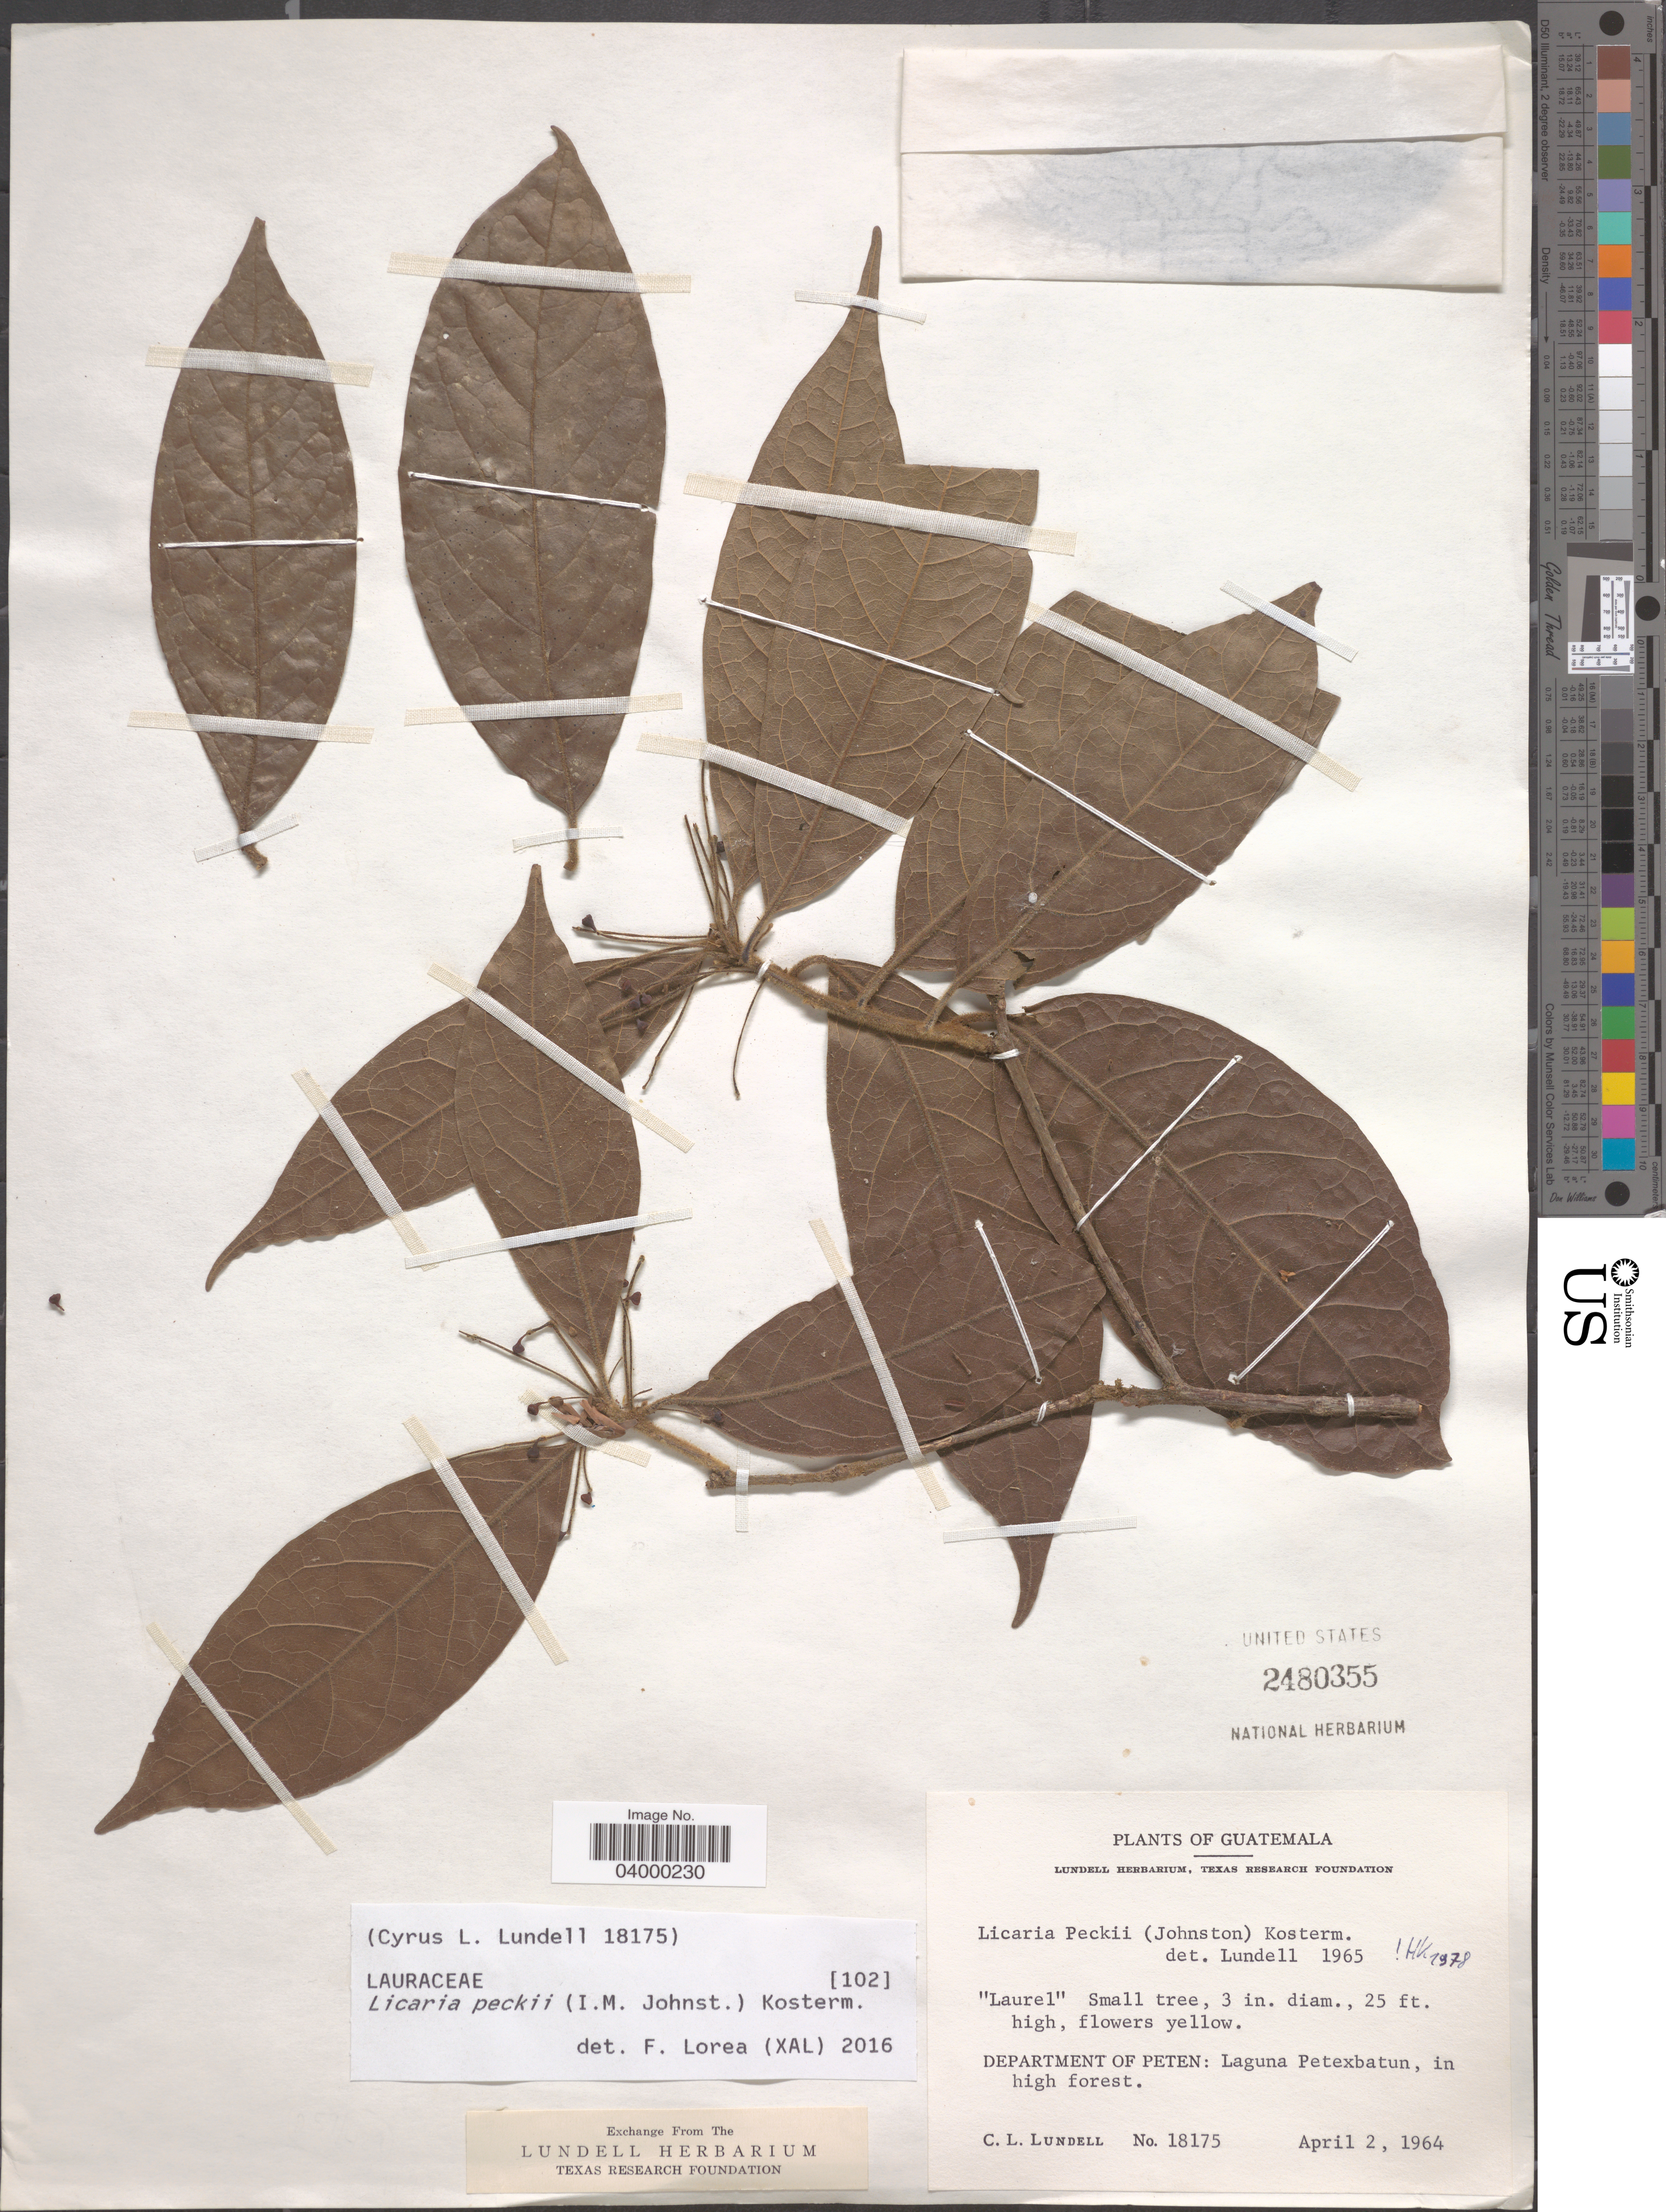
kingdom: Plantae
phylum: Tracheophyta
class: Magnoliopsida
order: Laurales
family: Lauraceae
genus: Licaria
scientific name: Licaria peckii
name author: (I.M. Johnst.) Kosterm.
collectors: C. L. Lundell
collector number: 18175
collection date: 1964-04-02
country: Guatemala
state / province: El Peten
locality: Department of Peten: Laguna Petexbatun.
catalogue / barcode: US 2480355